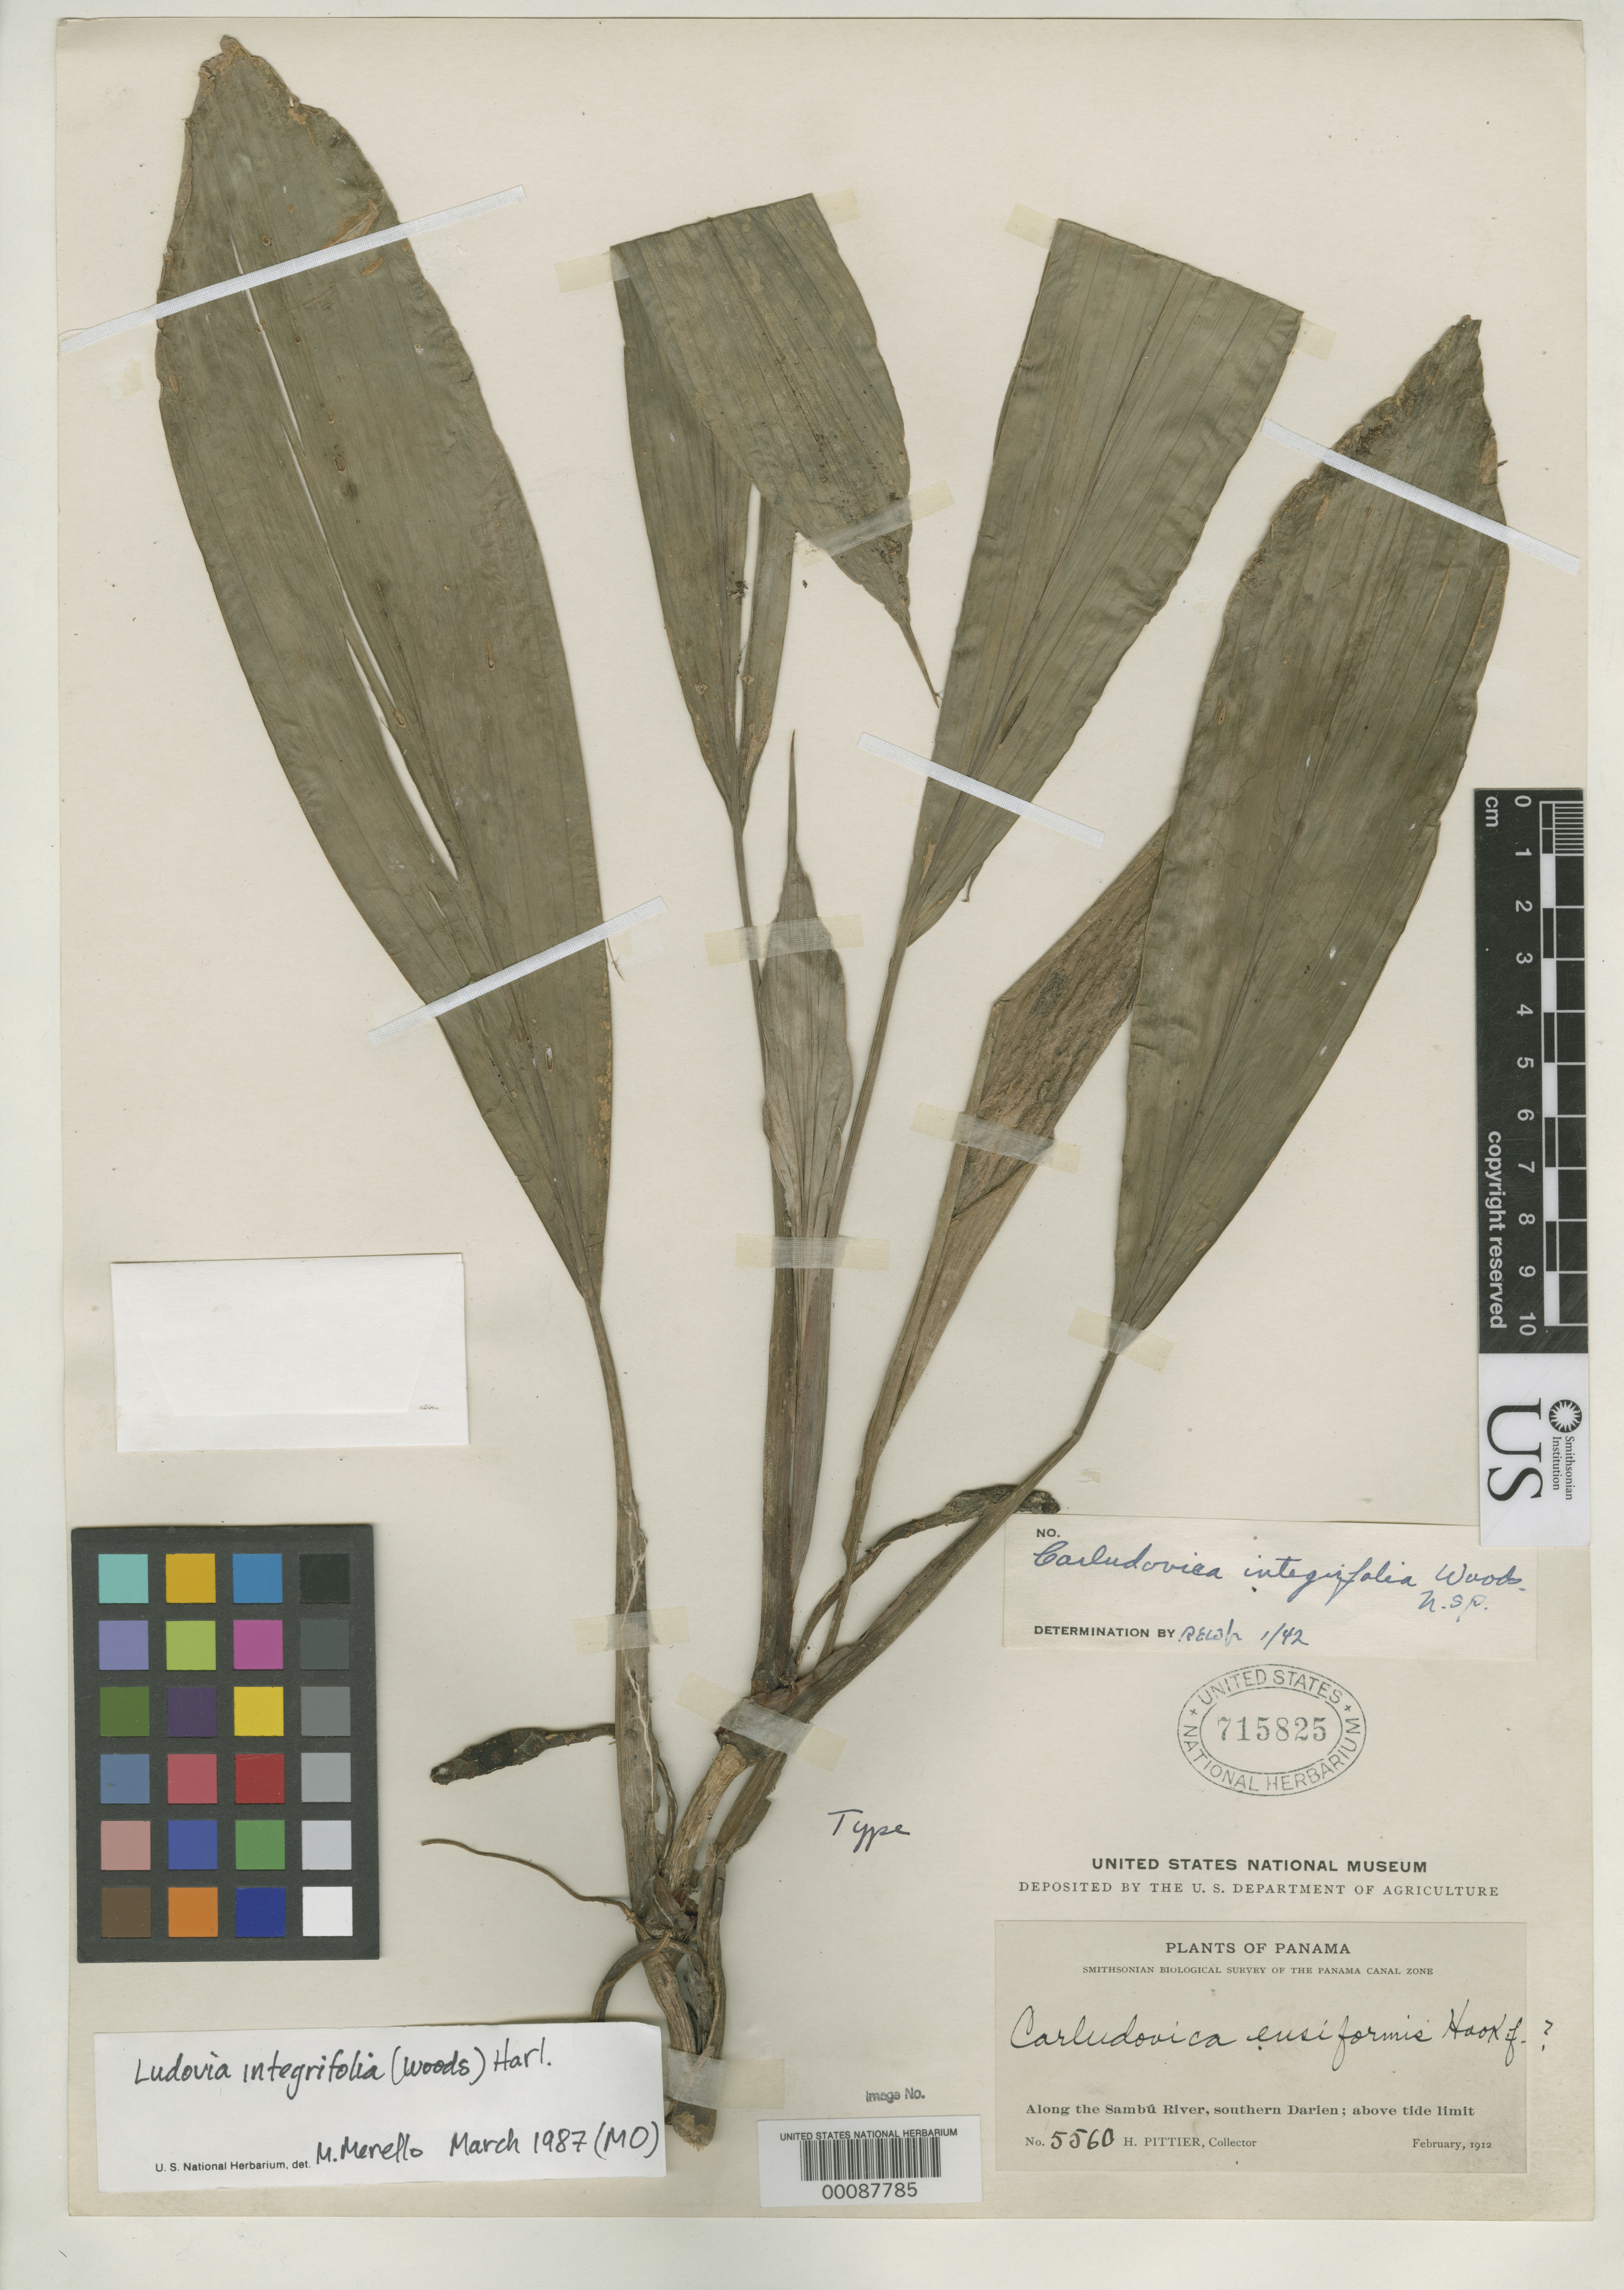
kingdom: Plantae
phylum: Tracheophyta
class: Liliopsida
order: Pandanales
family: Cyclanthaceae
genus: Carludovica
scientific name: Carludovica integrifolia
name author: Woodson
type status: Holotype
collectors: H. F. Pittier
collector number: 5560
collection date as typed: Feb 1912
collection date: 1912-02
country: Panama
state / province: Darién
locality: Along Sambu River, Southern Darien.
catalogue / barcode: US 715825